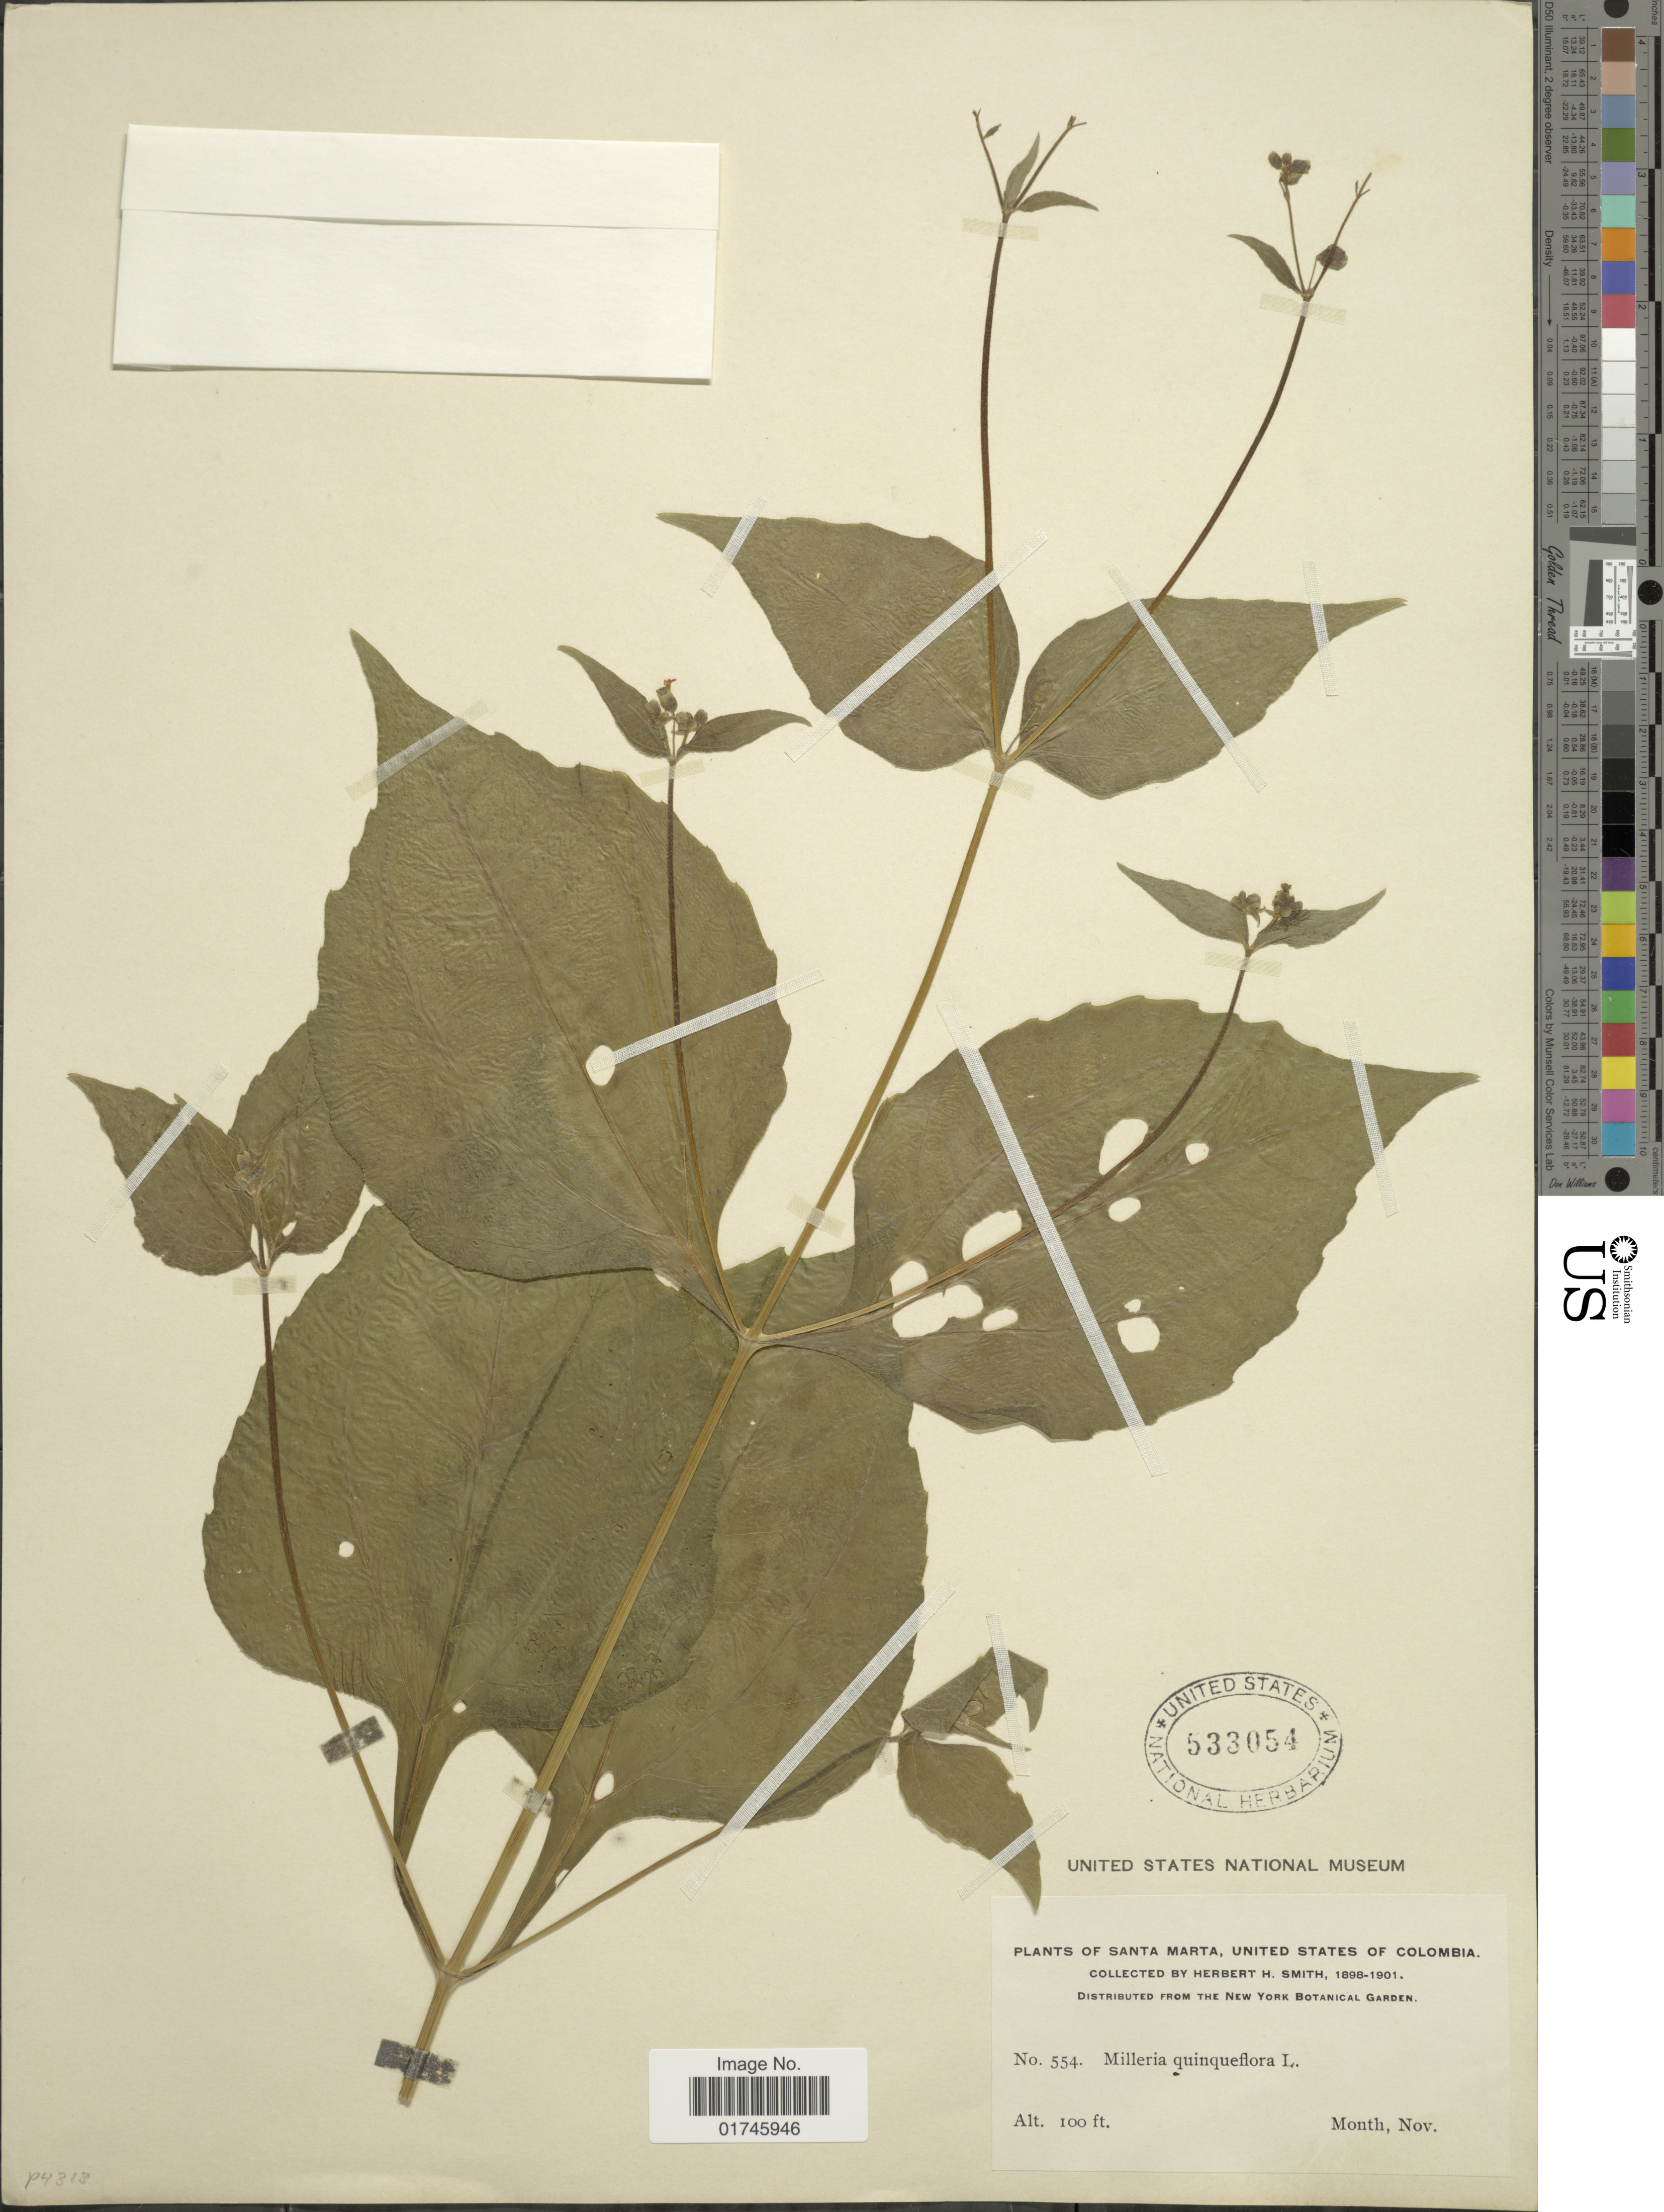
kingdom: Plantae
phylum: Tracheophyta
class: Magnoliopsida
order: Asterales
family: Asteraceae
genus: Milleria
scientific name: Milleria quinqueflora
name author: L.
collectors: Herbert H. Smith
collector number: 554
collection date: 1898-11/1901-11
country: Colombia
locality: Santa Marta, United States of Colombia.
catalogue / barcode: US 533054